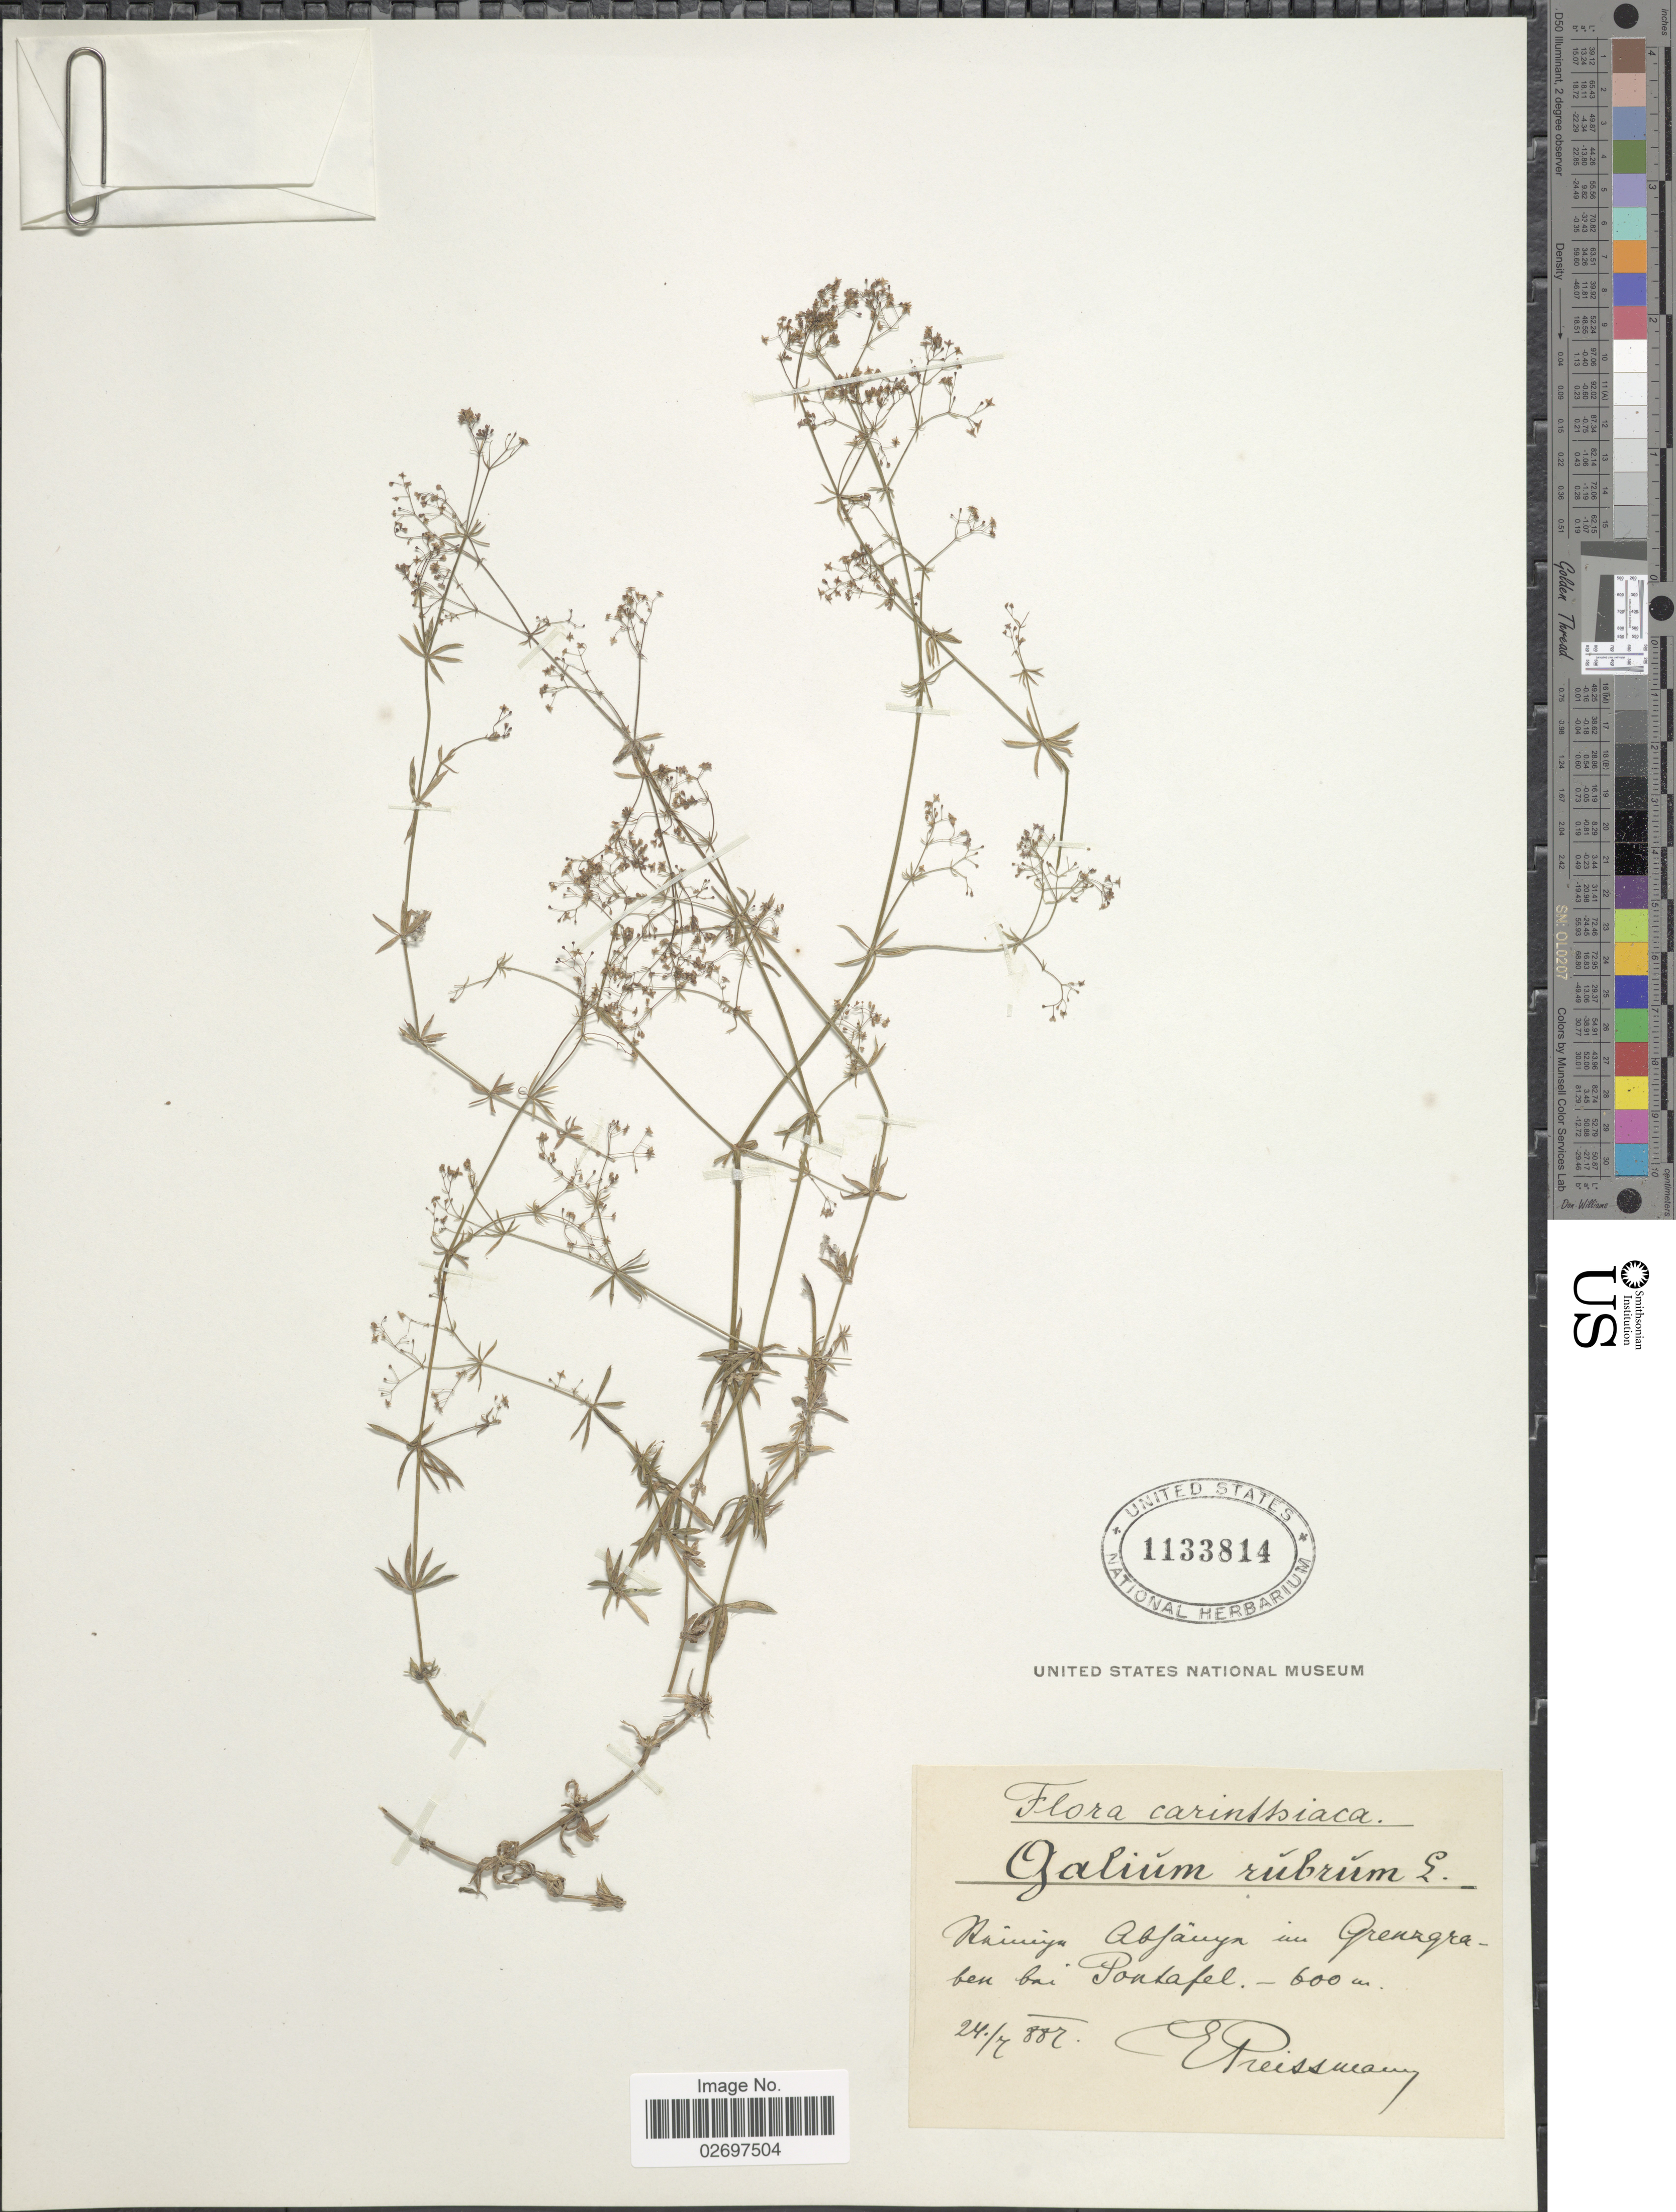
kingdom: Plantae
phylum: Tracheophyta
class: Magnoliopsida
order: Gentianales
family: Rubiaceae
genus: Galium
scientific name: Galium rubrum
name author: L.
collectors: E. Preissmann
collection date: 1887-07-24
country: Austria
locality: Carinthiaca. Rainiya Abfanyn in Grenzgraben bai Pontafel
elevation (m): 600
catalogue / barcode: US 1133814